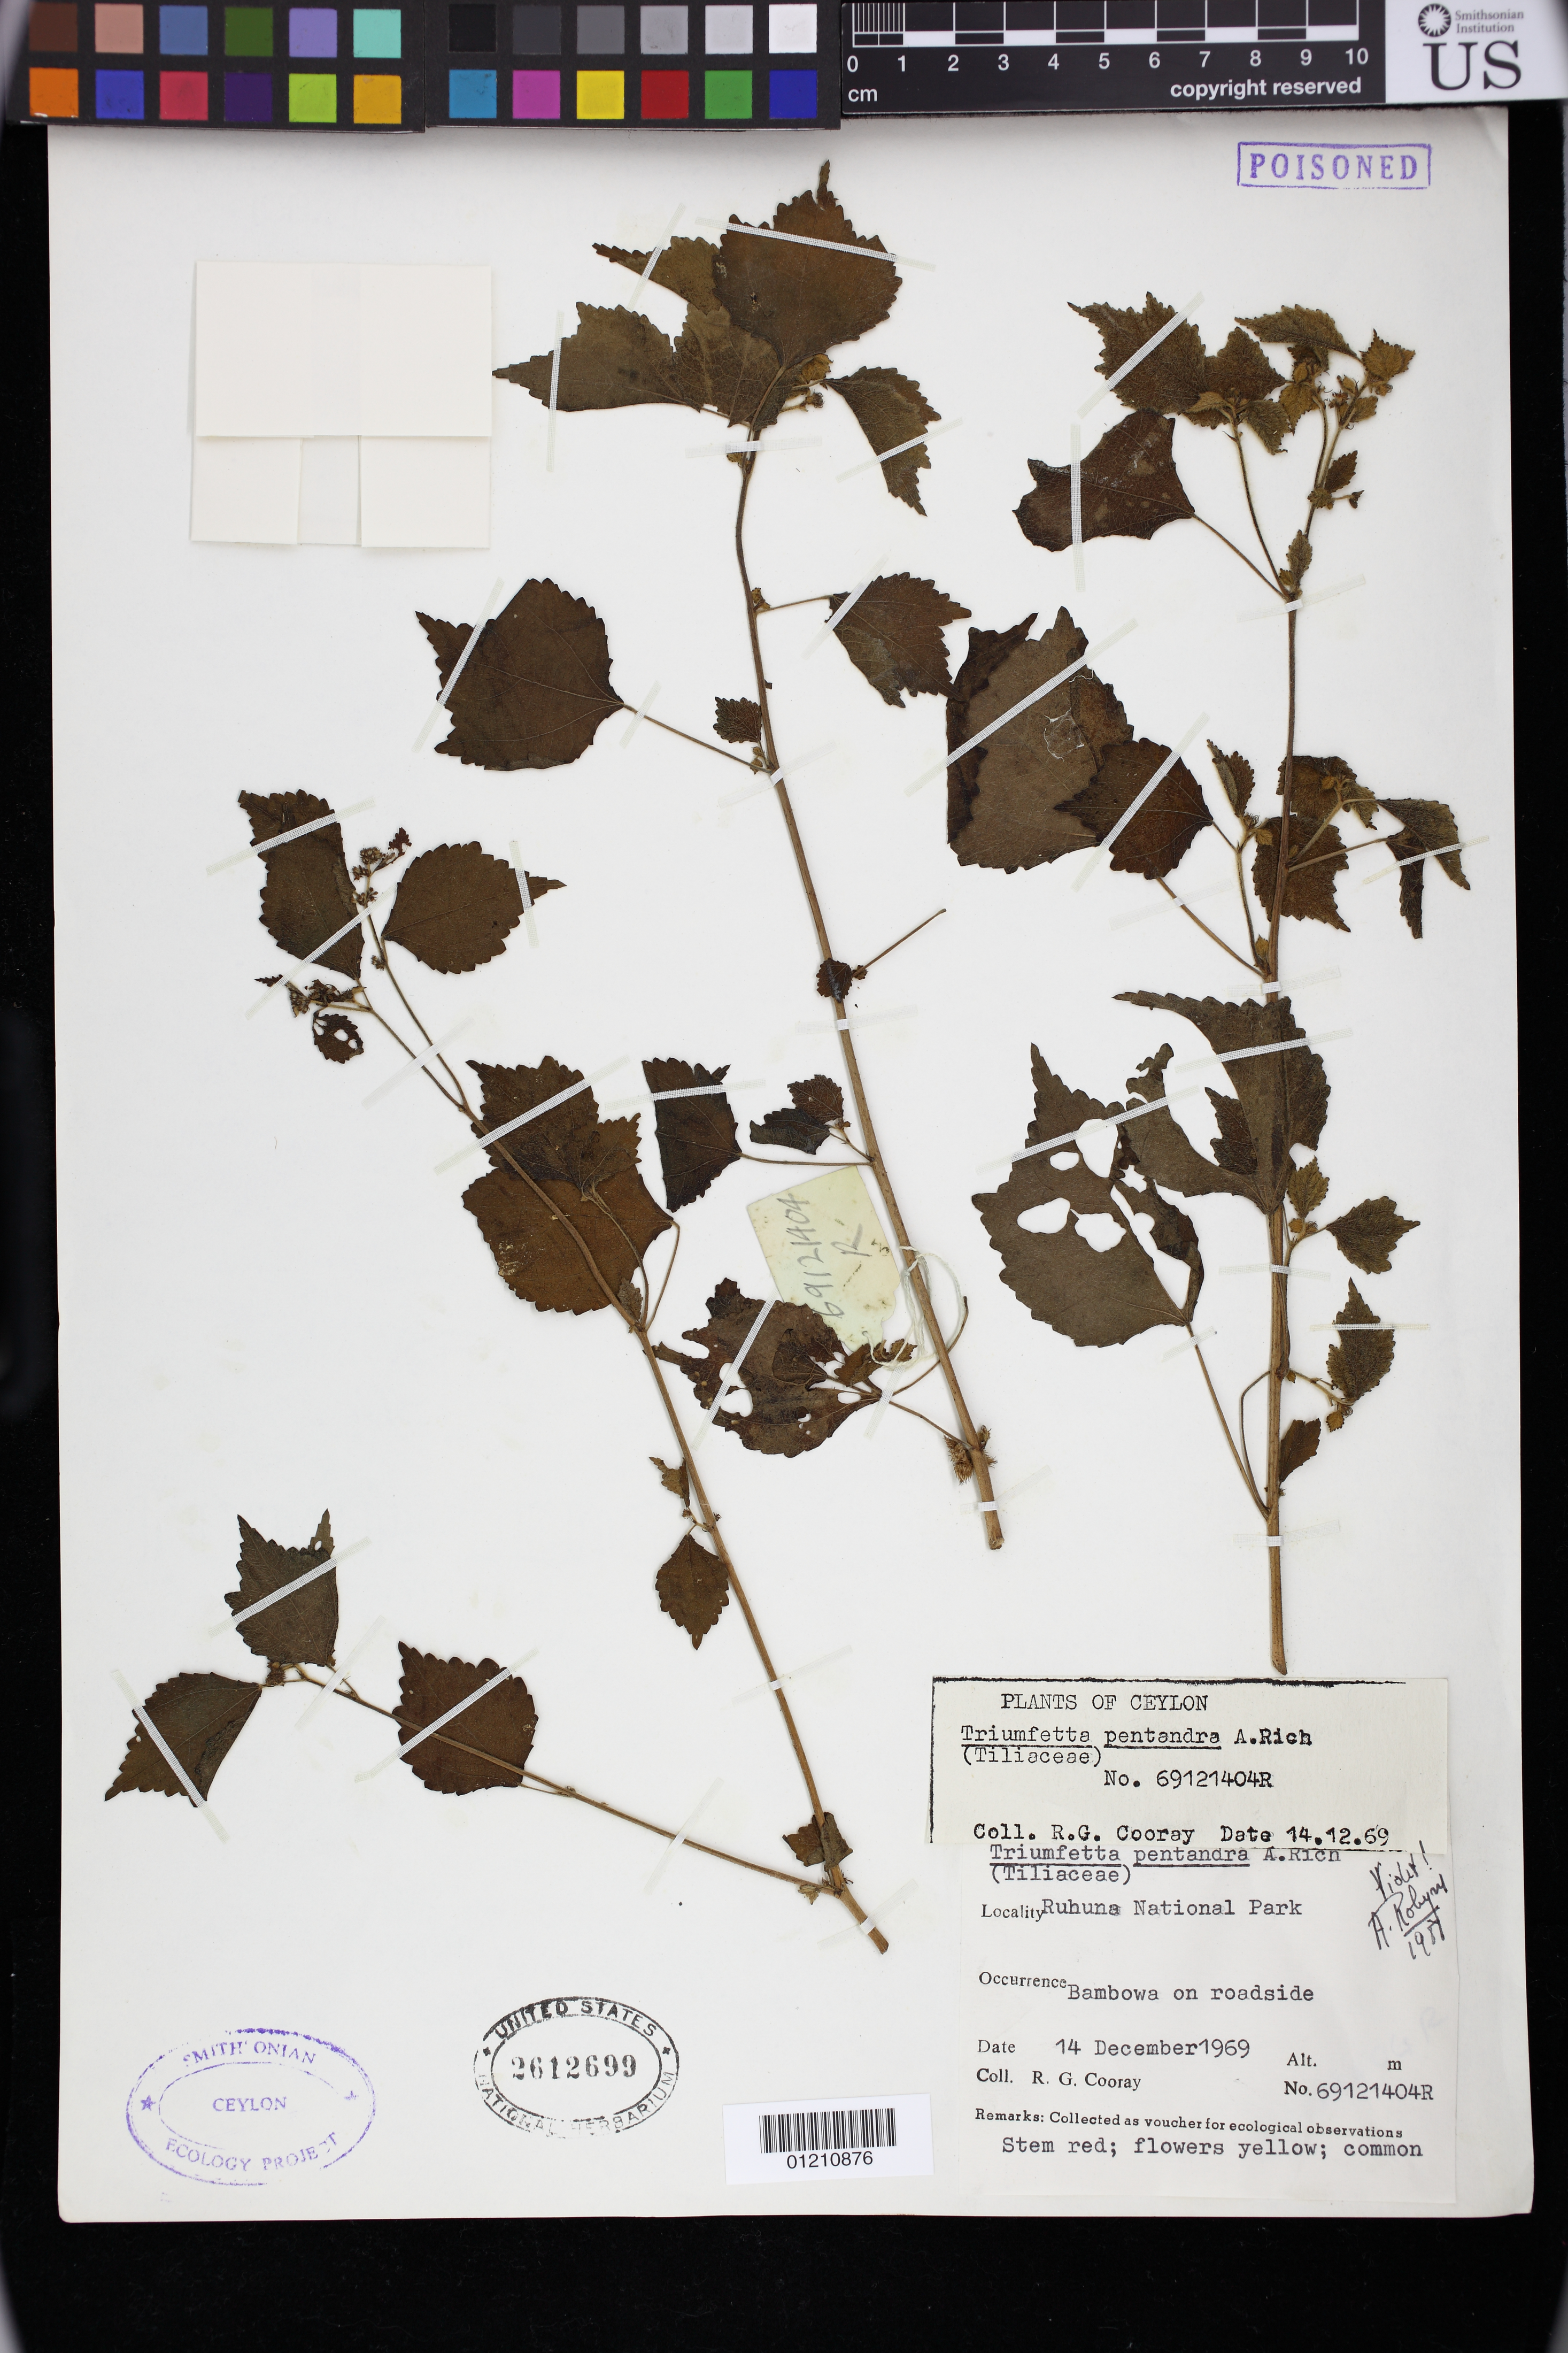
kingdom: Plantae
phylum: Tracheophyta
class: Magnoliopsida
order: Malvales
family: Malvaceae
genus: Triumfetta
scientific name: Triumfetta pentandra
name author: A. Rich.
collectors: R. Cooray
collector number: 69121404R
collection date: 1969-12-14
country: Sri Lanka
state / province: Southern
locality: Yala National Park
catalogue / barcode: US 2612699